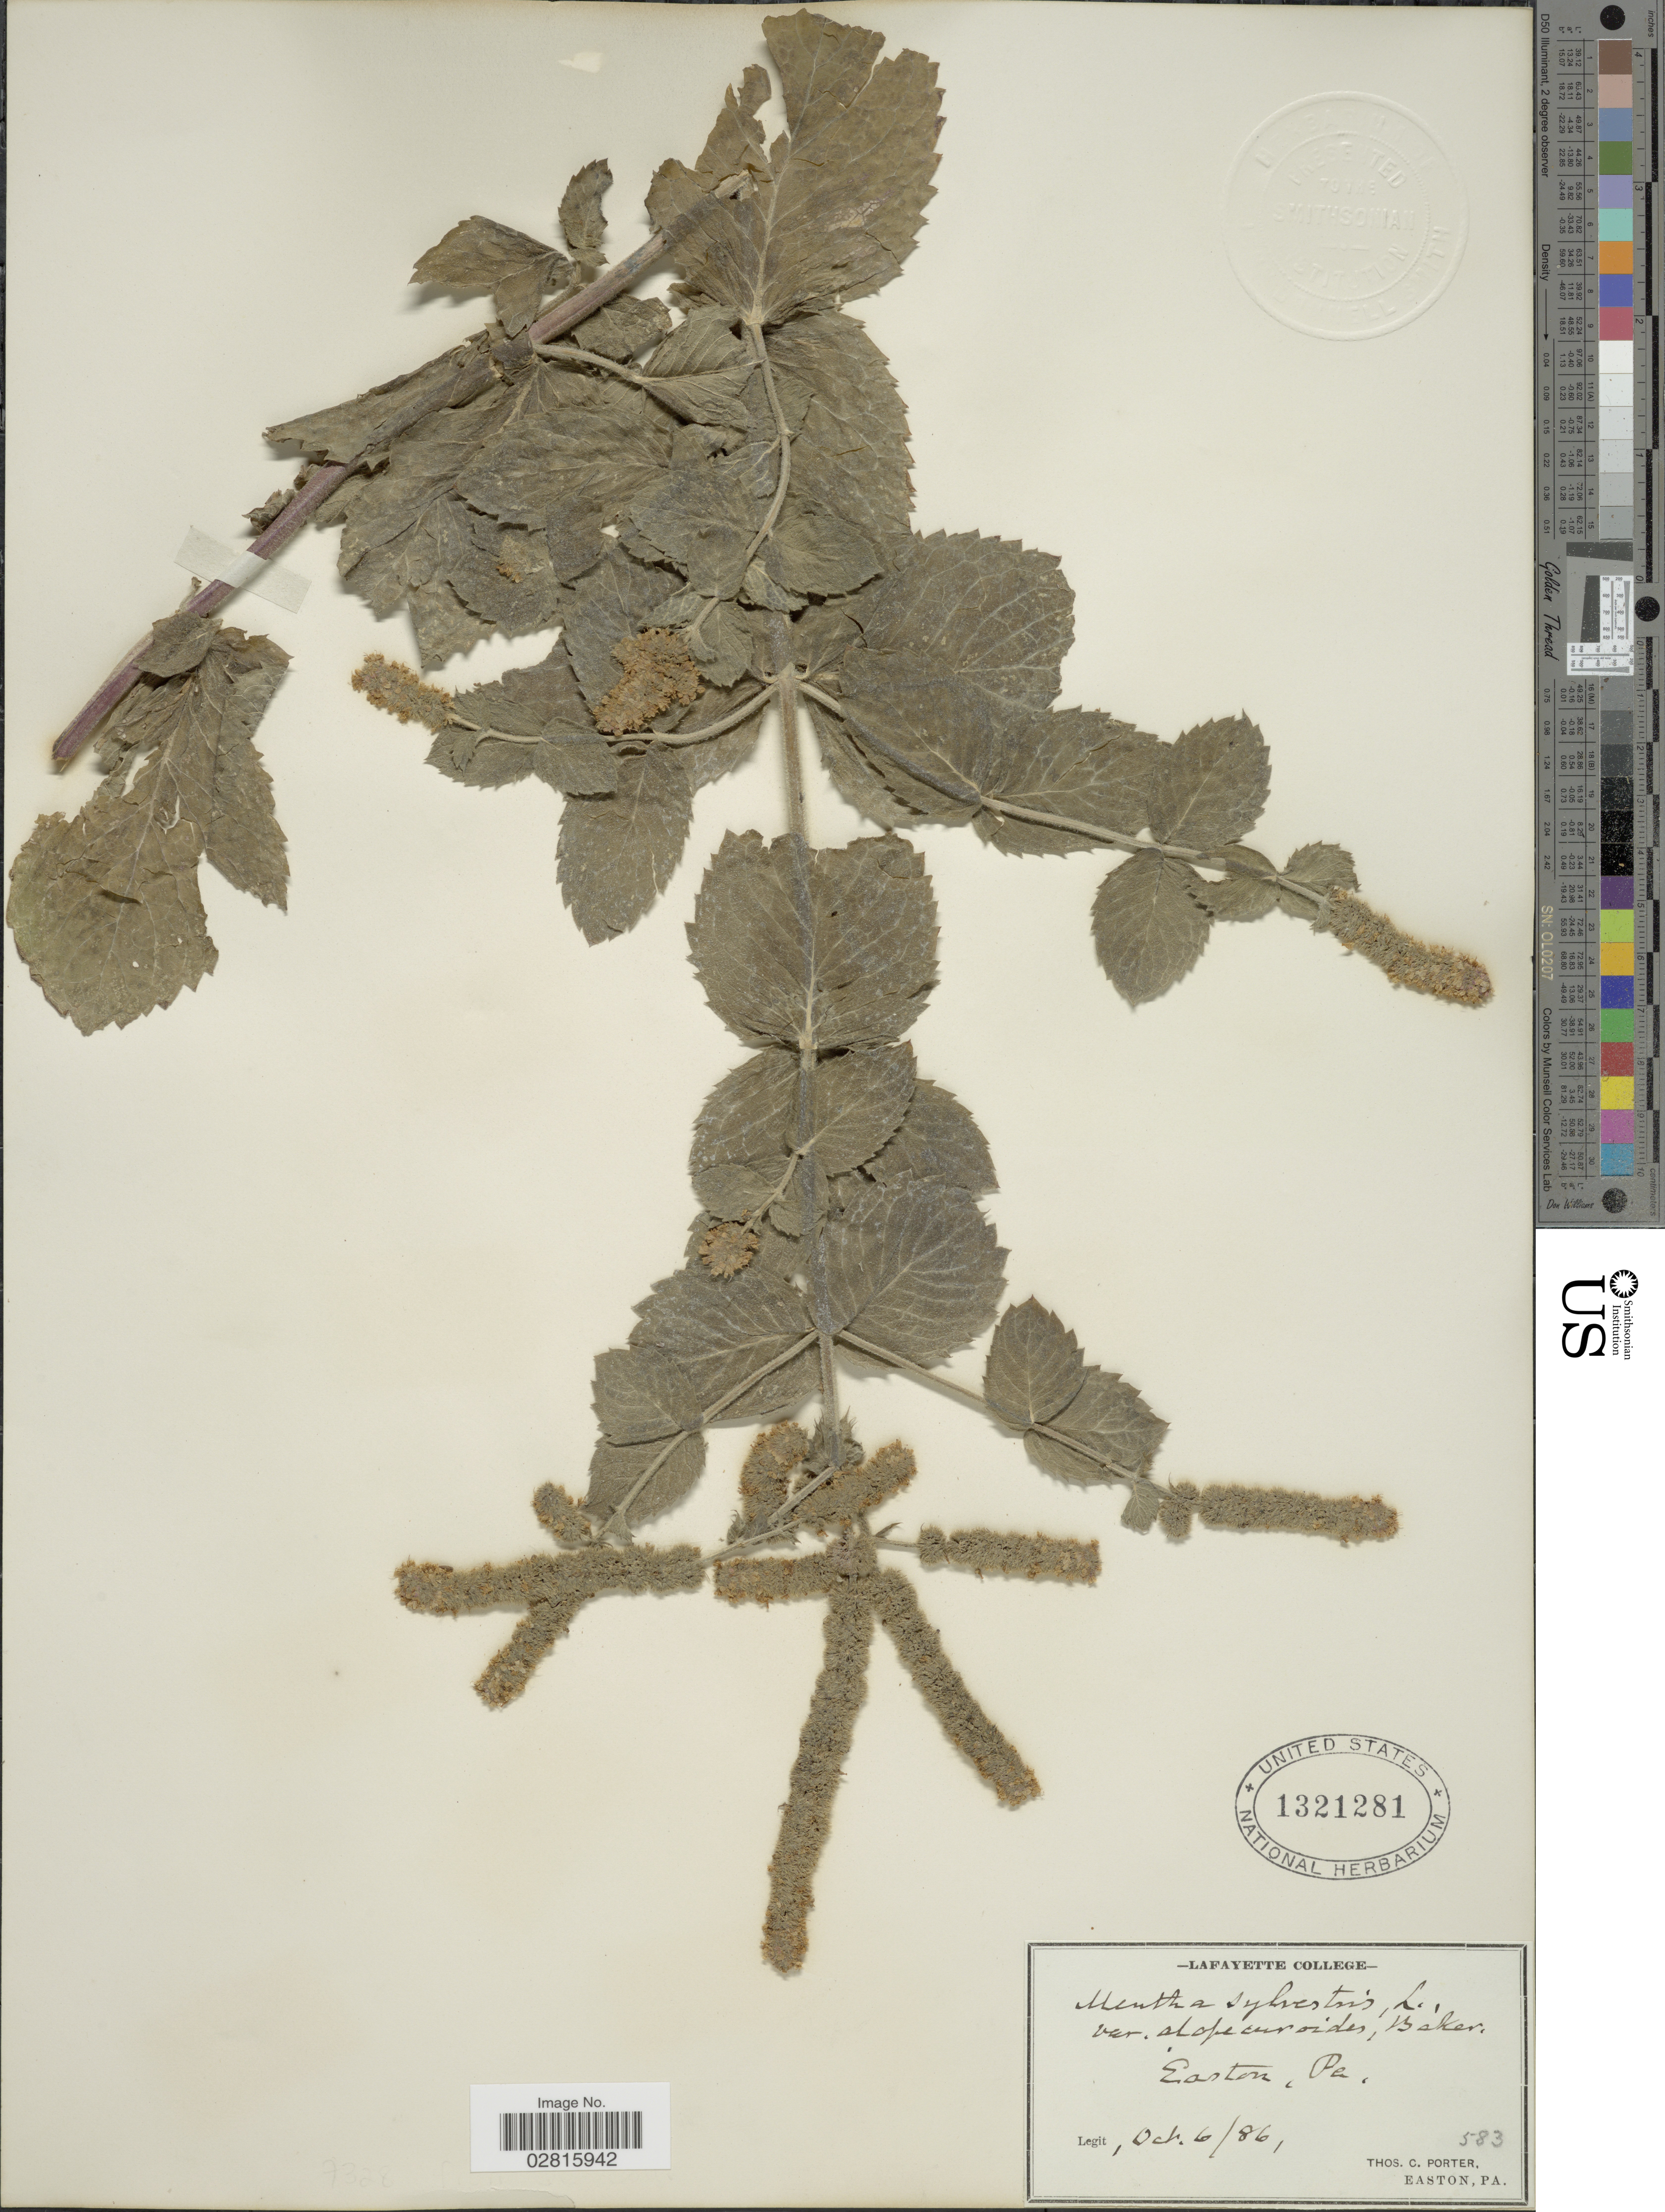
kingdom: Plantae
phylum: Tracheophyta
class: Magnoliopsida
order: Lamiales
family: Lamiaceae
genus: Mentha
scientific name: Mentha sylvestris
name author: L.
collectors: T. Porter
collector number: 583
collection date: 1886-10-06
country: United States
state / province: Pennsylvania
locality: Easton, Pa.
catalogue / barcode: US 1321281